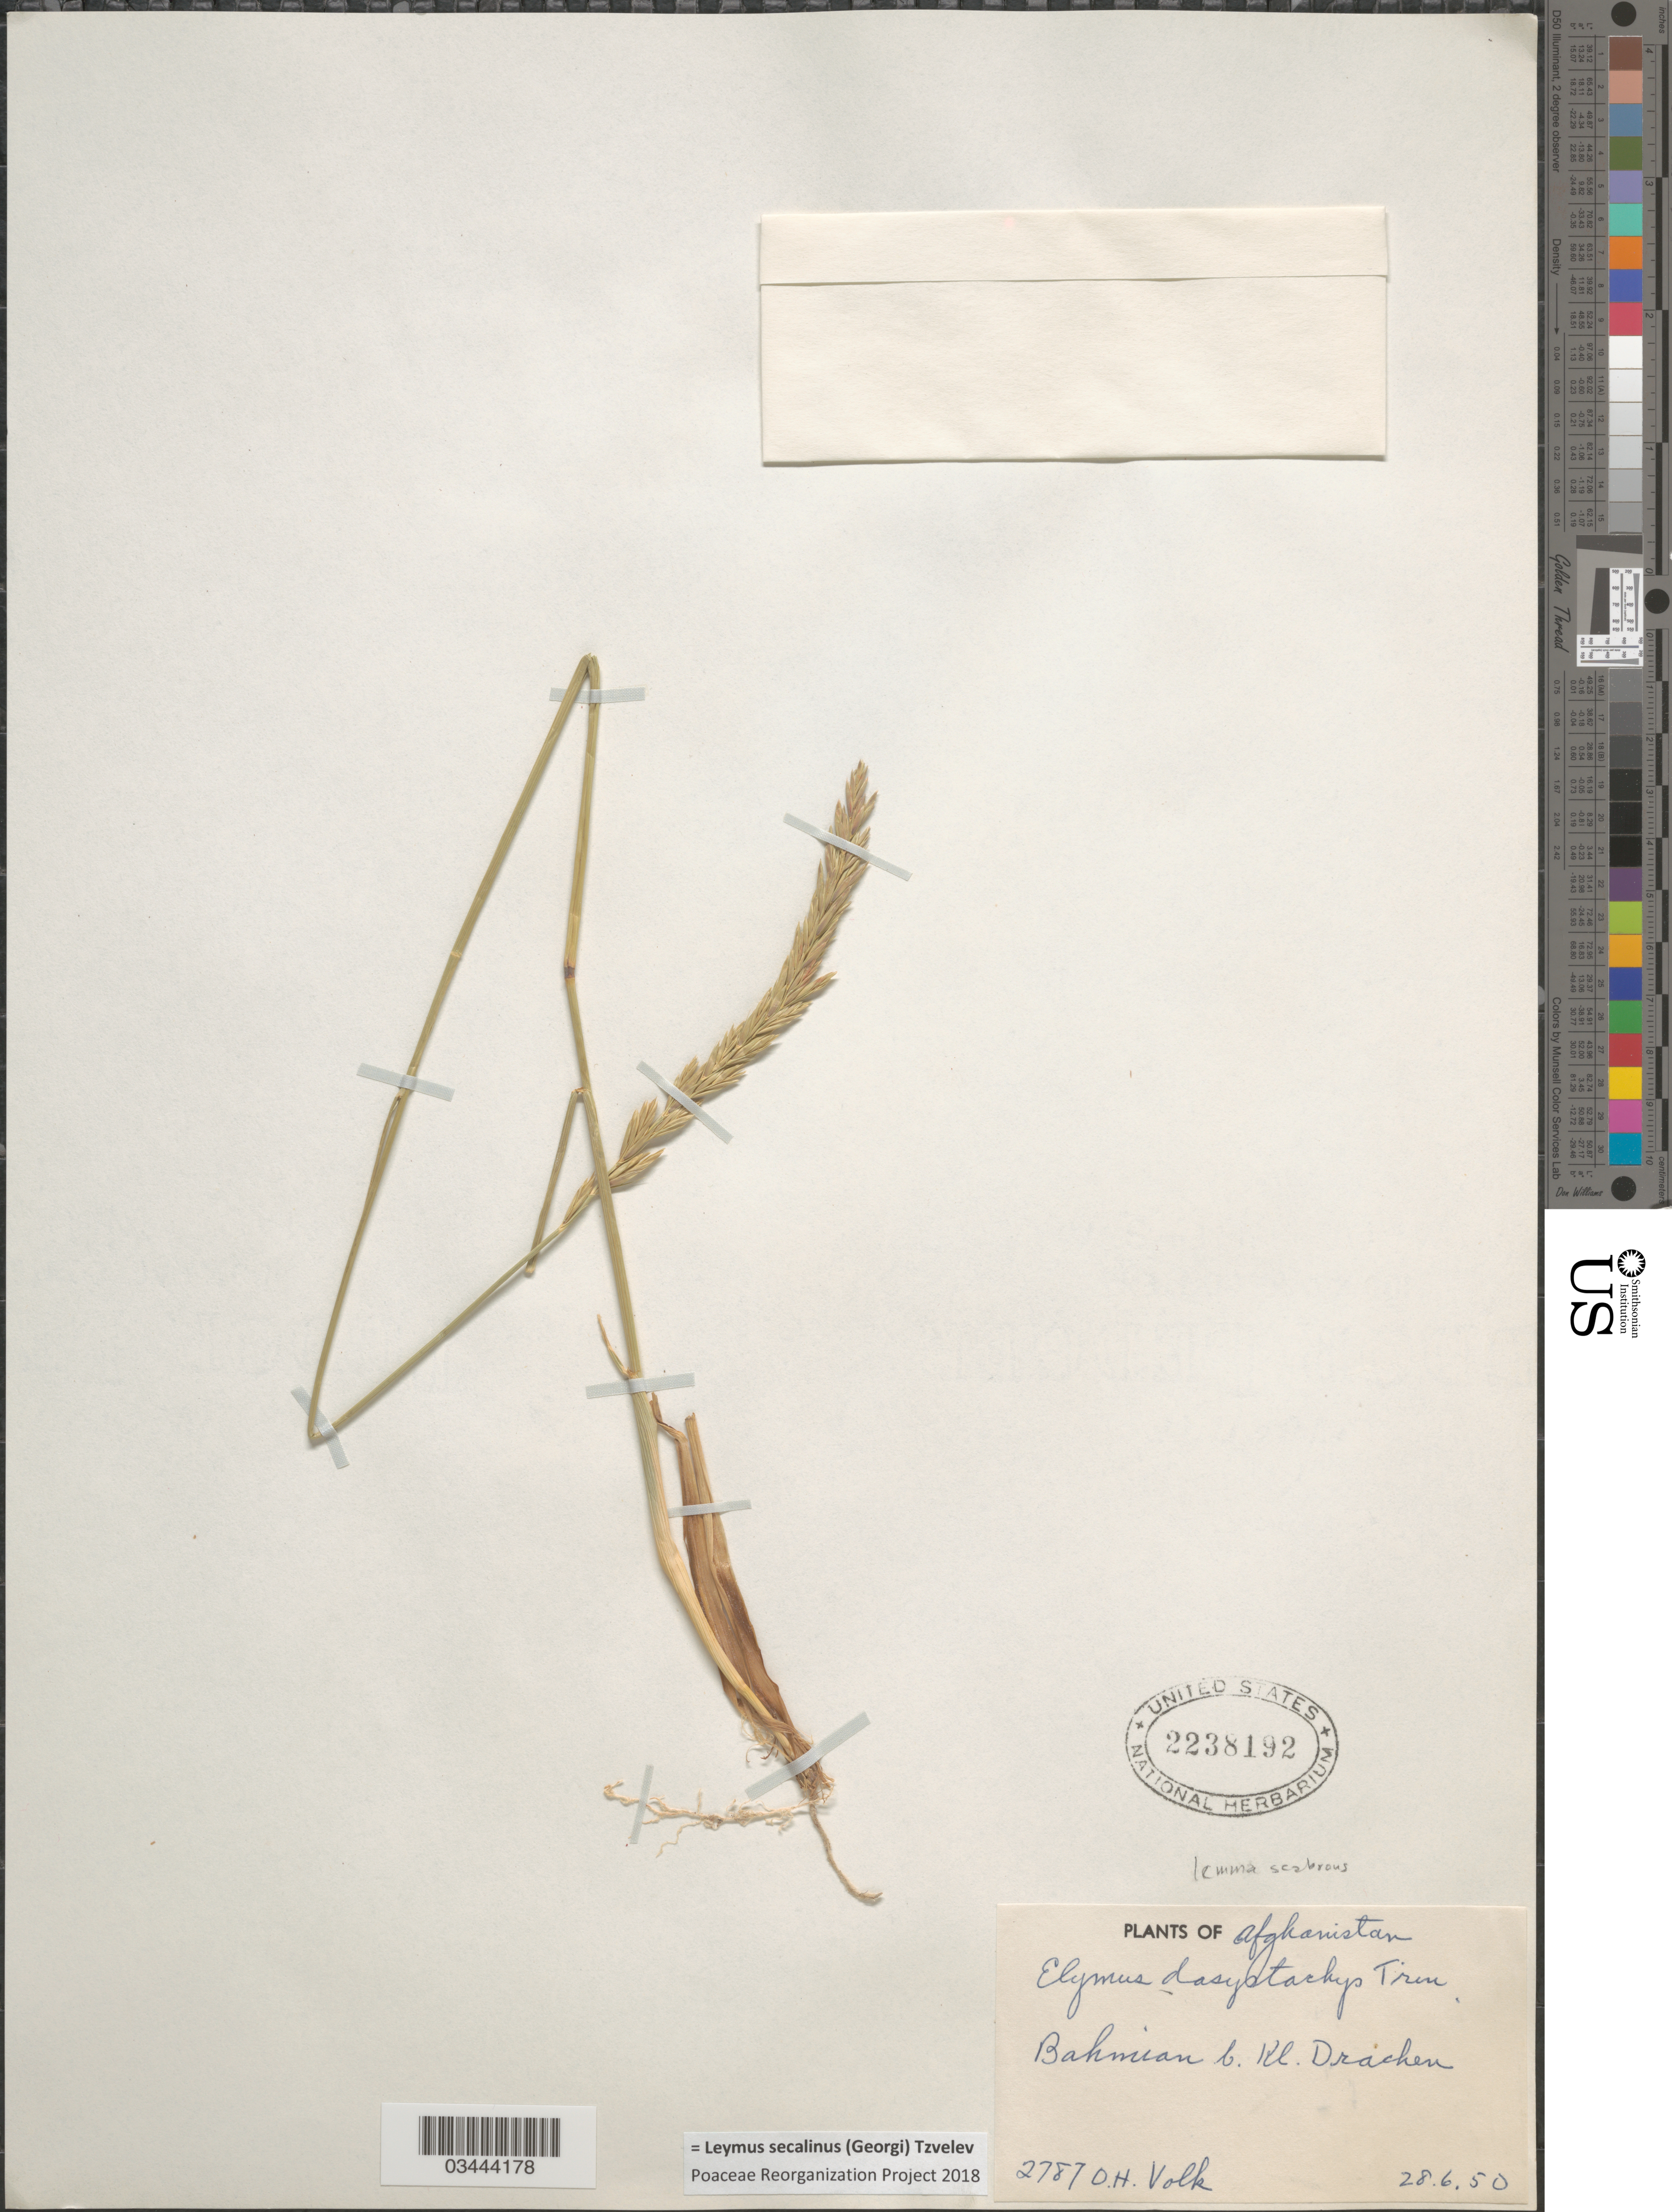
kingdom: Plantae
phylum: Tracheophyta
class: Liliopsida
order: Poales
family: Poaceae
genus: Leymus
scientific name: Leymus secalinus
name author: (Georgi) Tzvelev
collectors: O. Volk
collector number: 2787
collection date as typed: Transcribed d/m/y: 28/6/50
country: Afghanistan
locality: Bahmian b. Kl. Drachen.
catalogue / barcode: US 2238192